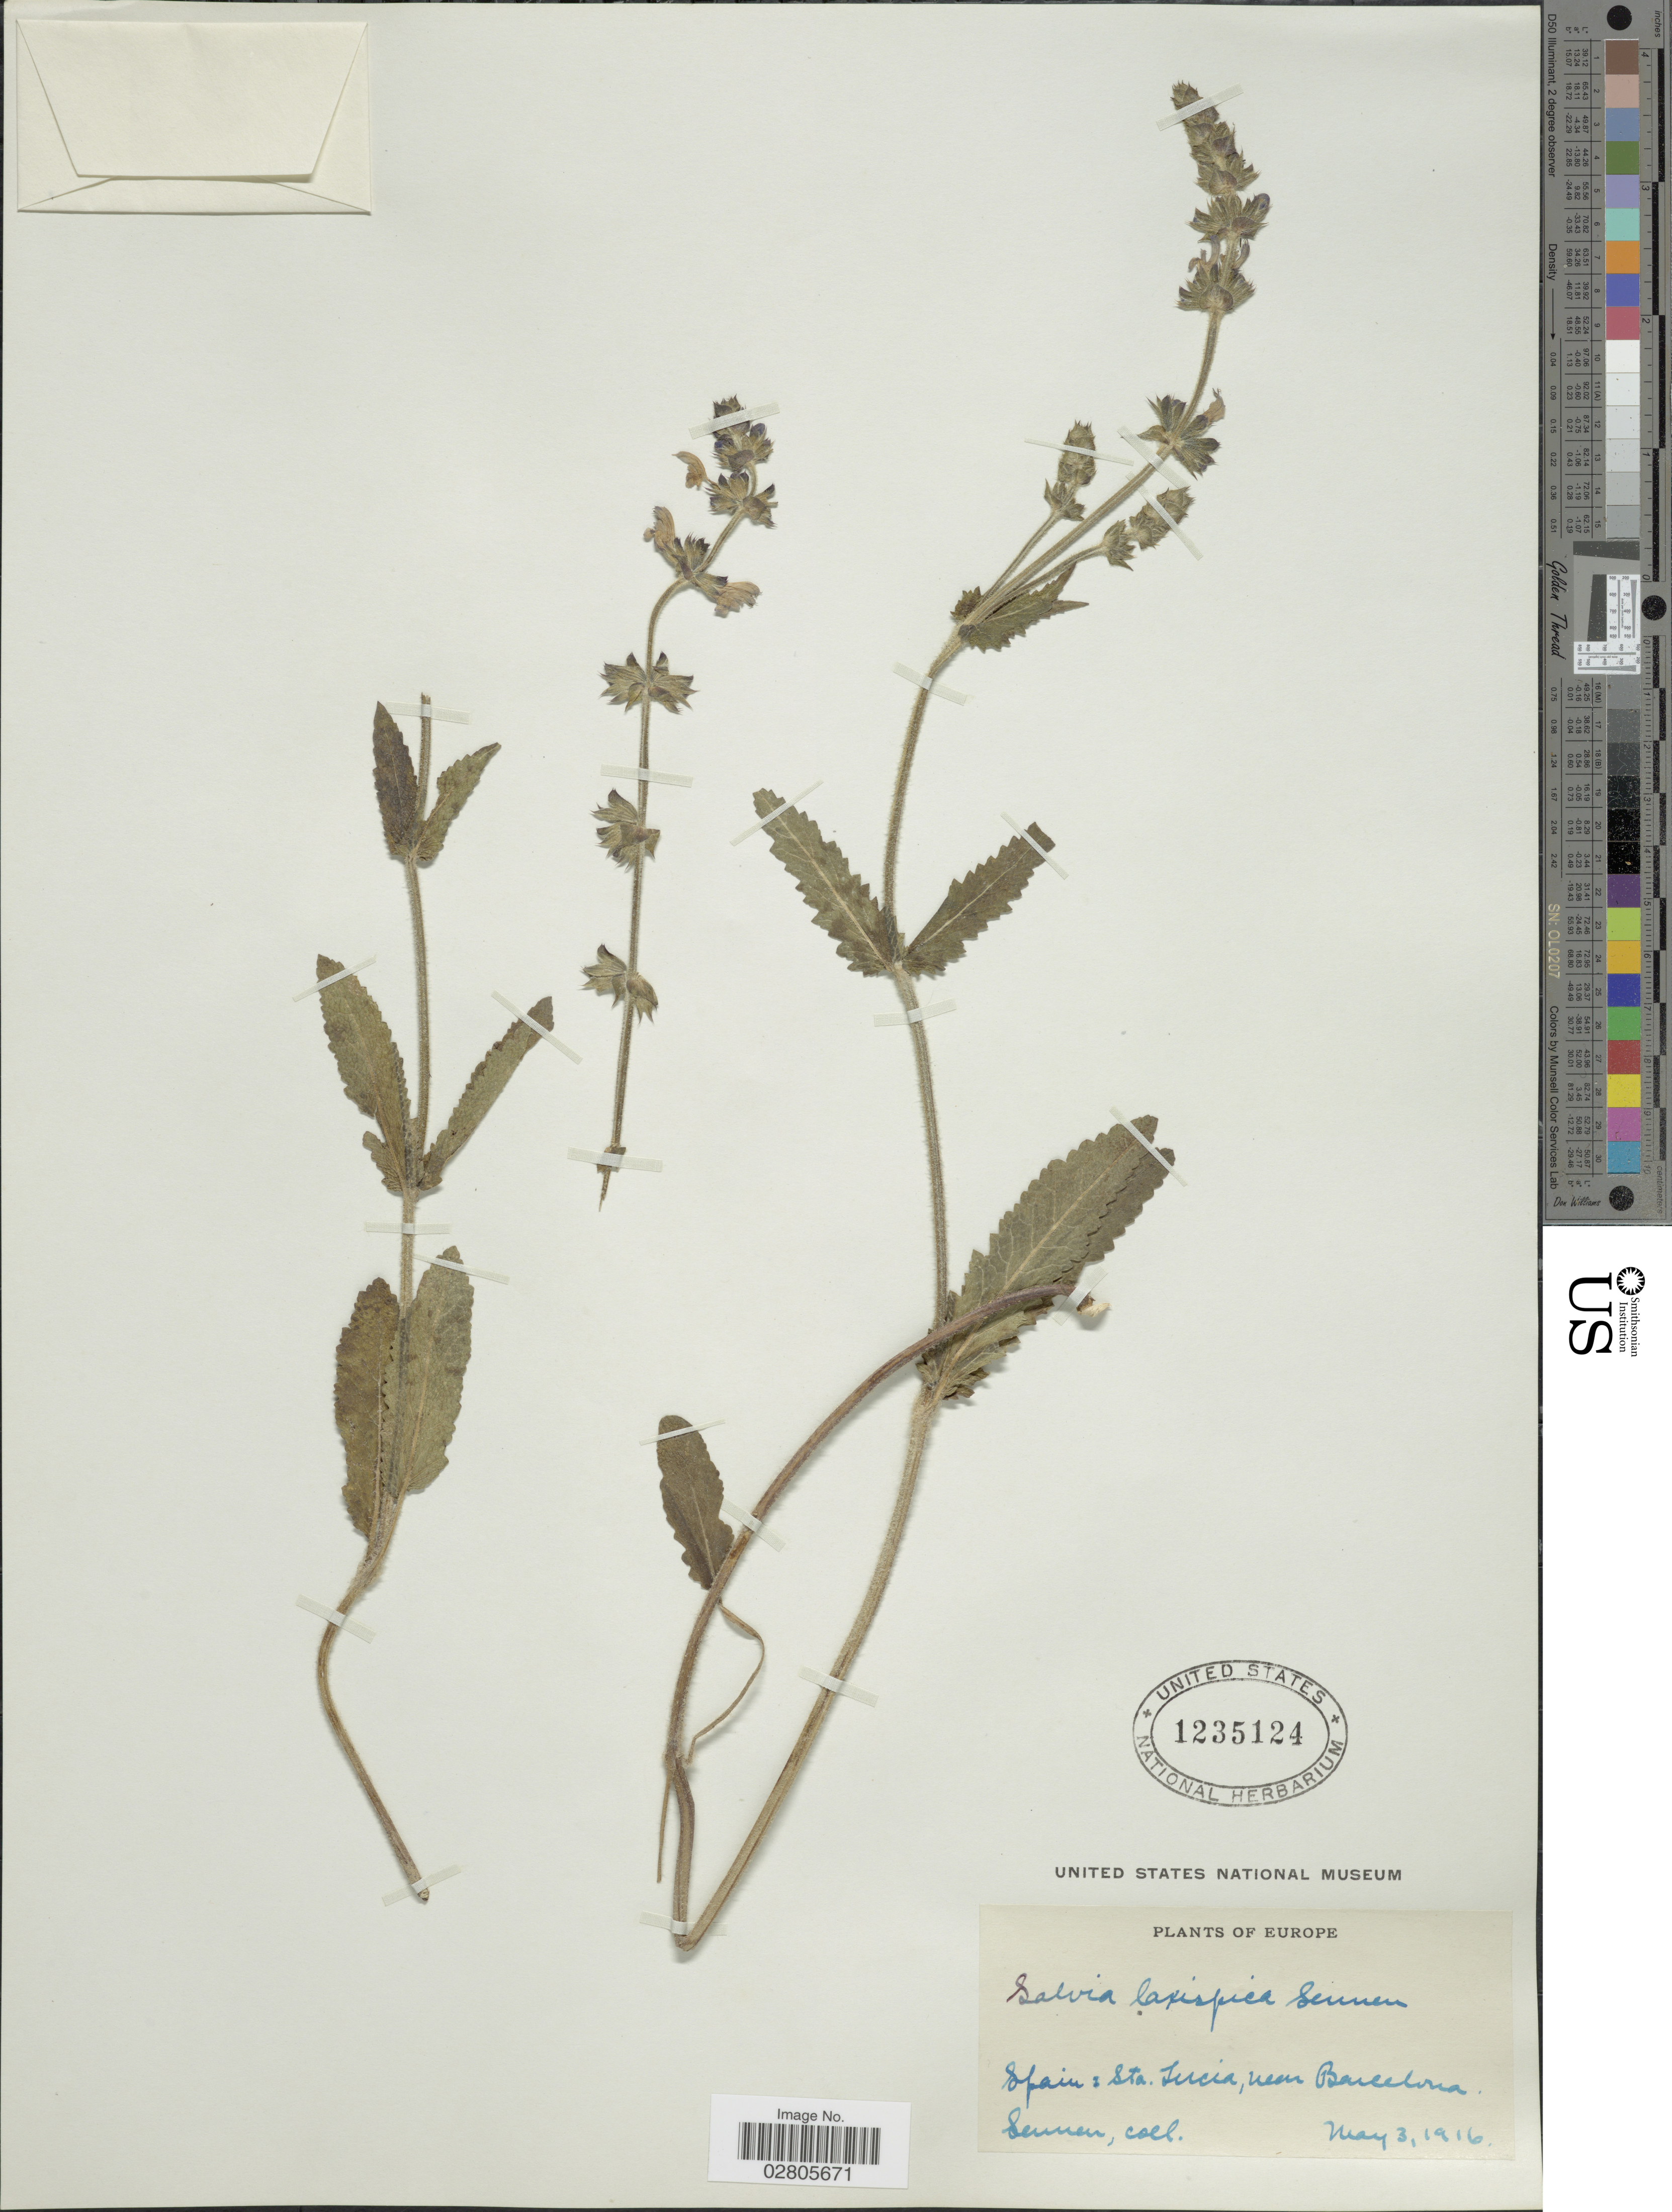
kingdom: Plantae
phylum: Tracheophyta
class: Magnoliopsida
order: Lamiales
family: Lamiaceae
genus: Salvia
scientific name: Salvia laxispica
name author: Sennen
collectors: E. Sennen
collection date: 1916-05-03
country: Spain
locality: Europe. Sta. Lucia, near Barcelona.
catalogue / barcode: US 1235124